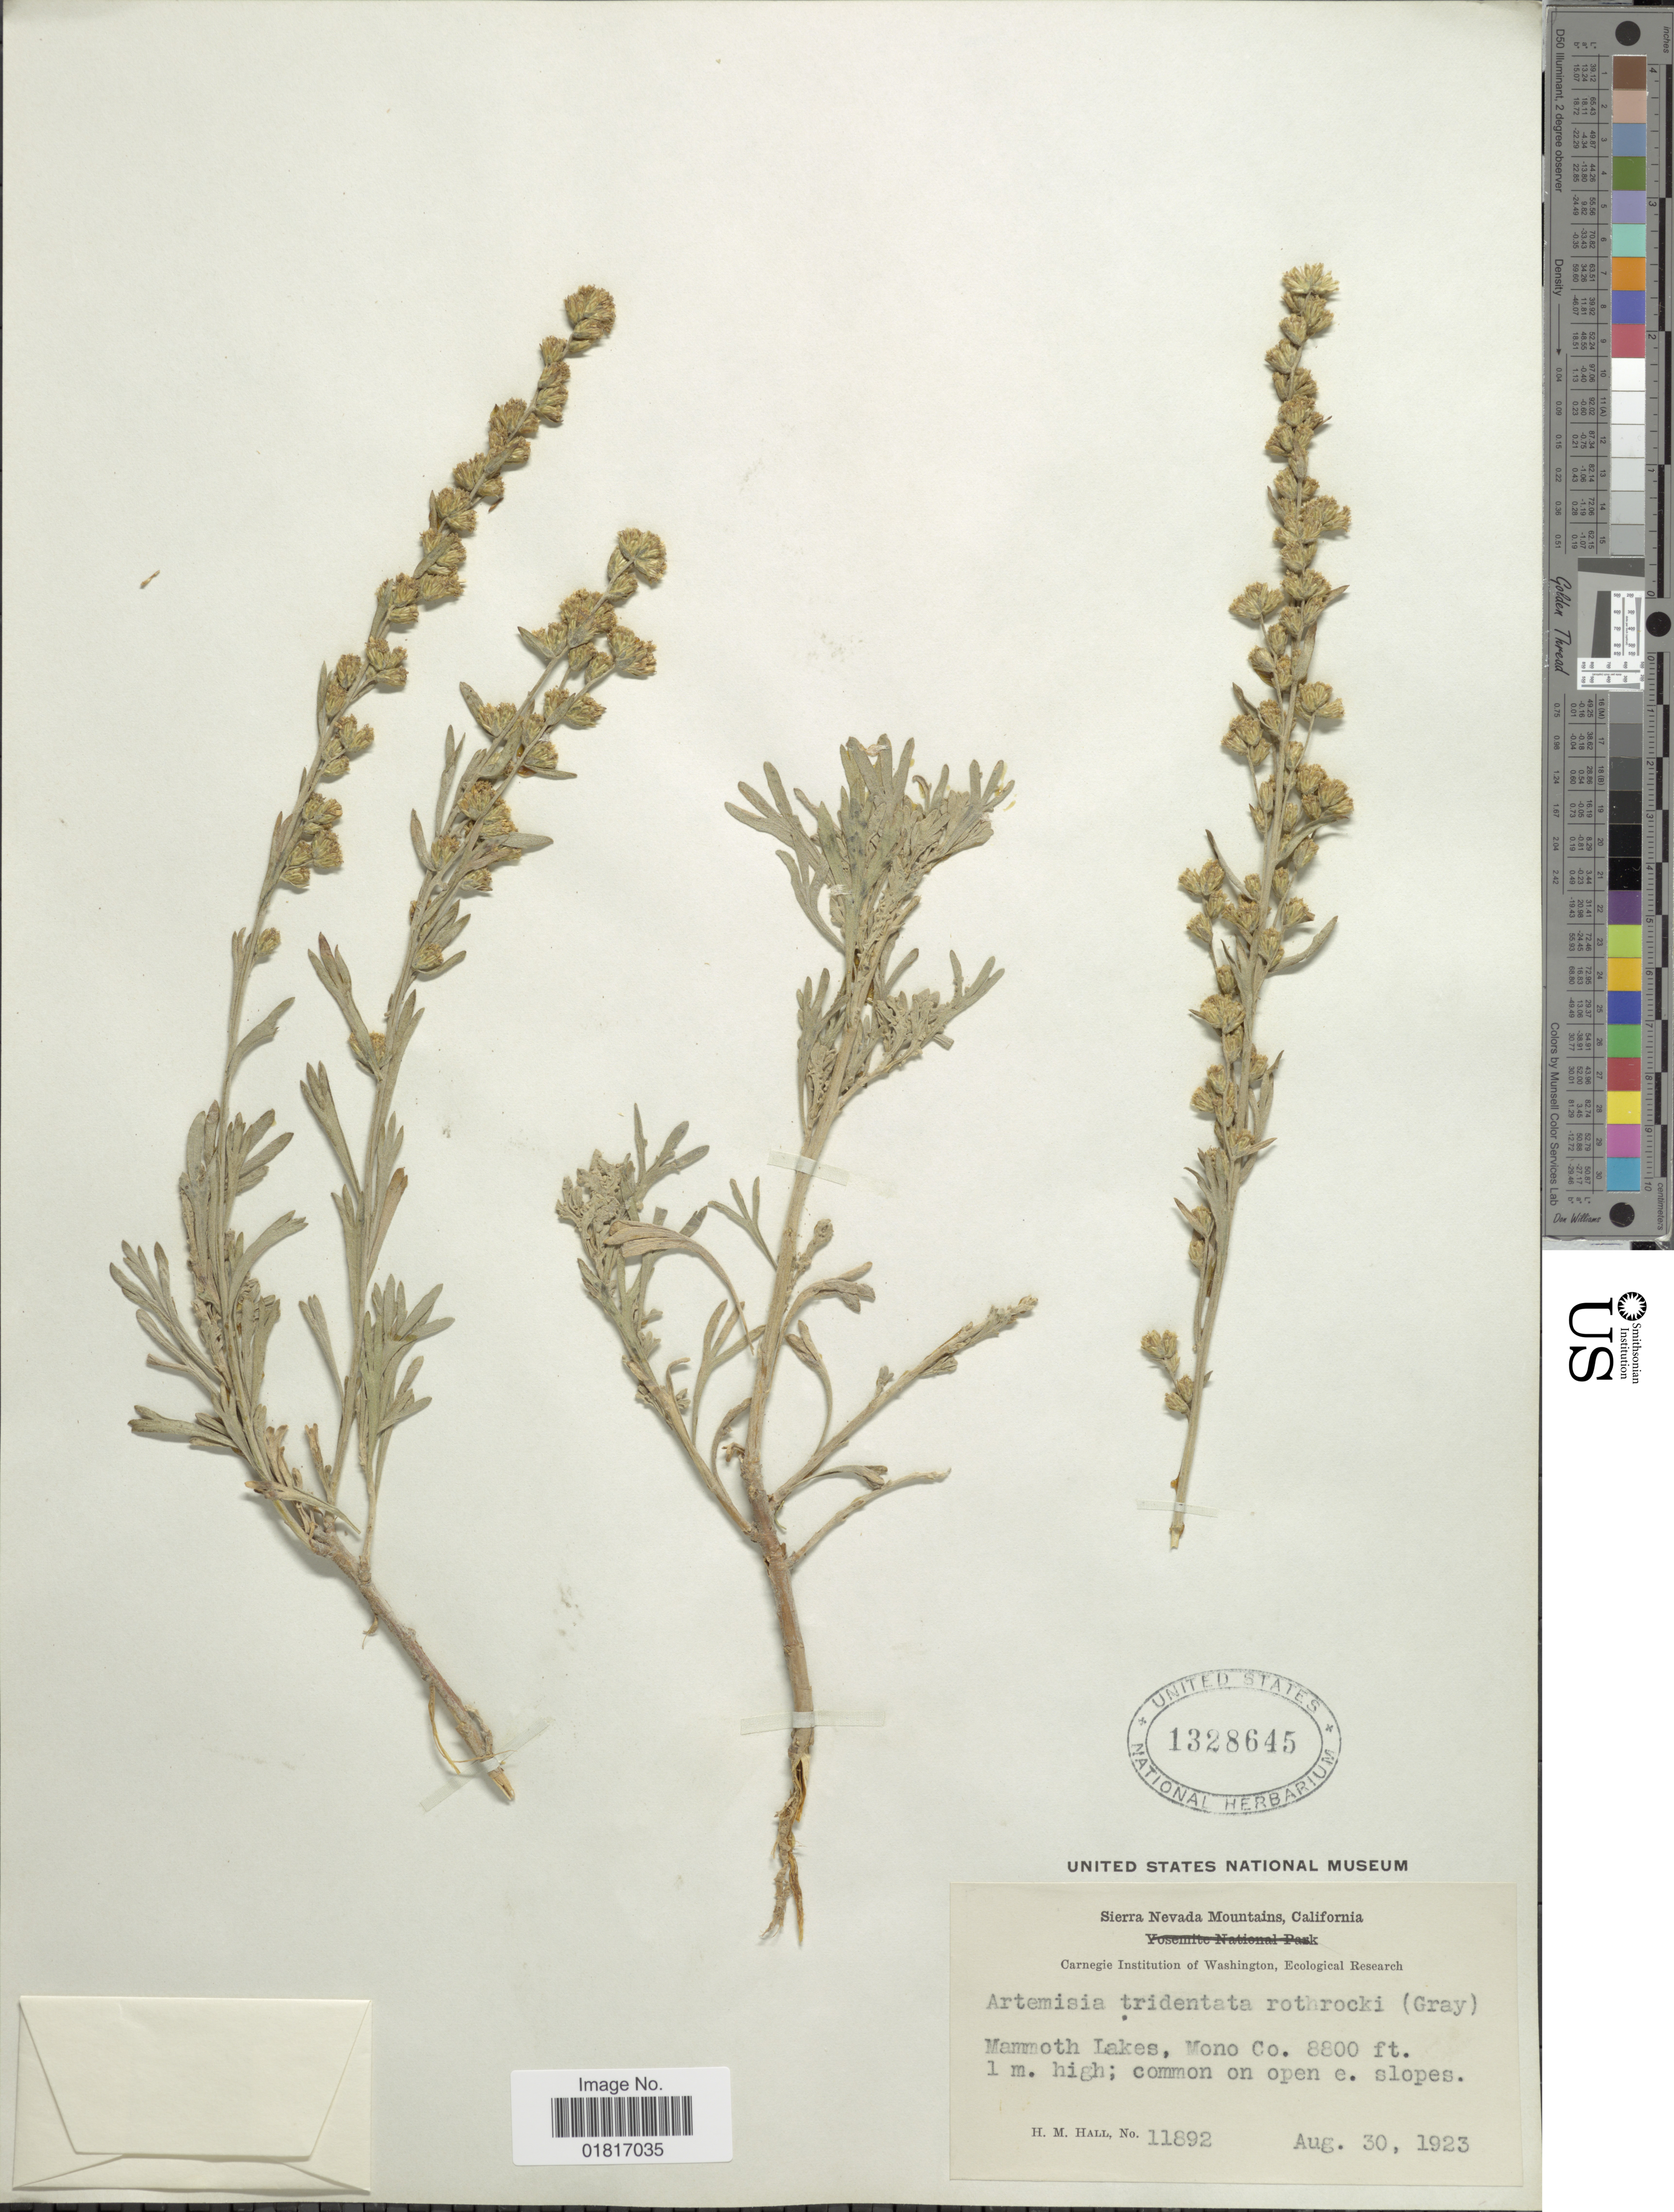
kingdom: Plantae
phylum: Tracheophyta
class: Magnoliopsida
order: Asterales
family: Asteraceae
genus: Artemisia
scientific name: Artemisia tridentata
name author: Nutt.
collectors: H. M. Hall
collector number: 11892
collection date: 1923-08-30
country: United States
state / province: California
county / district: Mono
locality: Sierra Nevada, Mammoth Lakes, Mono Co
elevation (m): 2682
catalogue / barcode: US 1328645